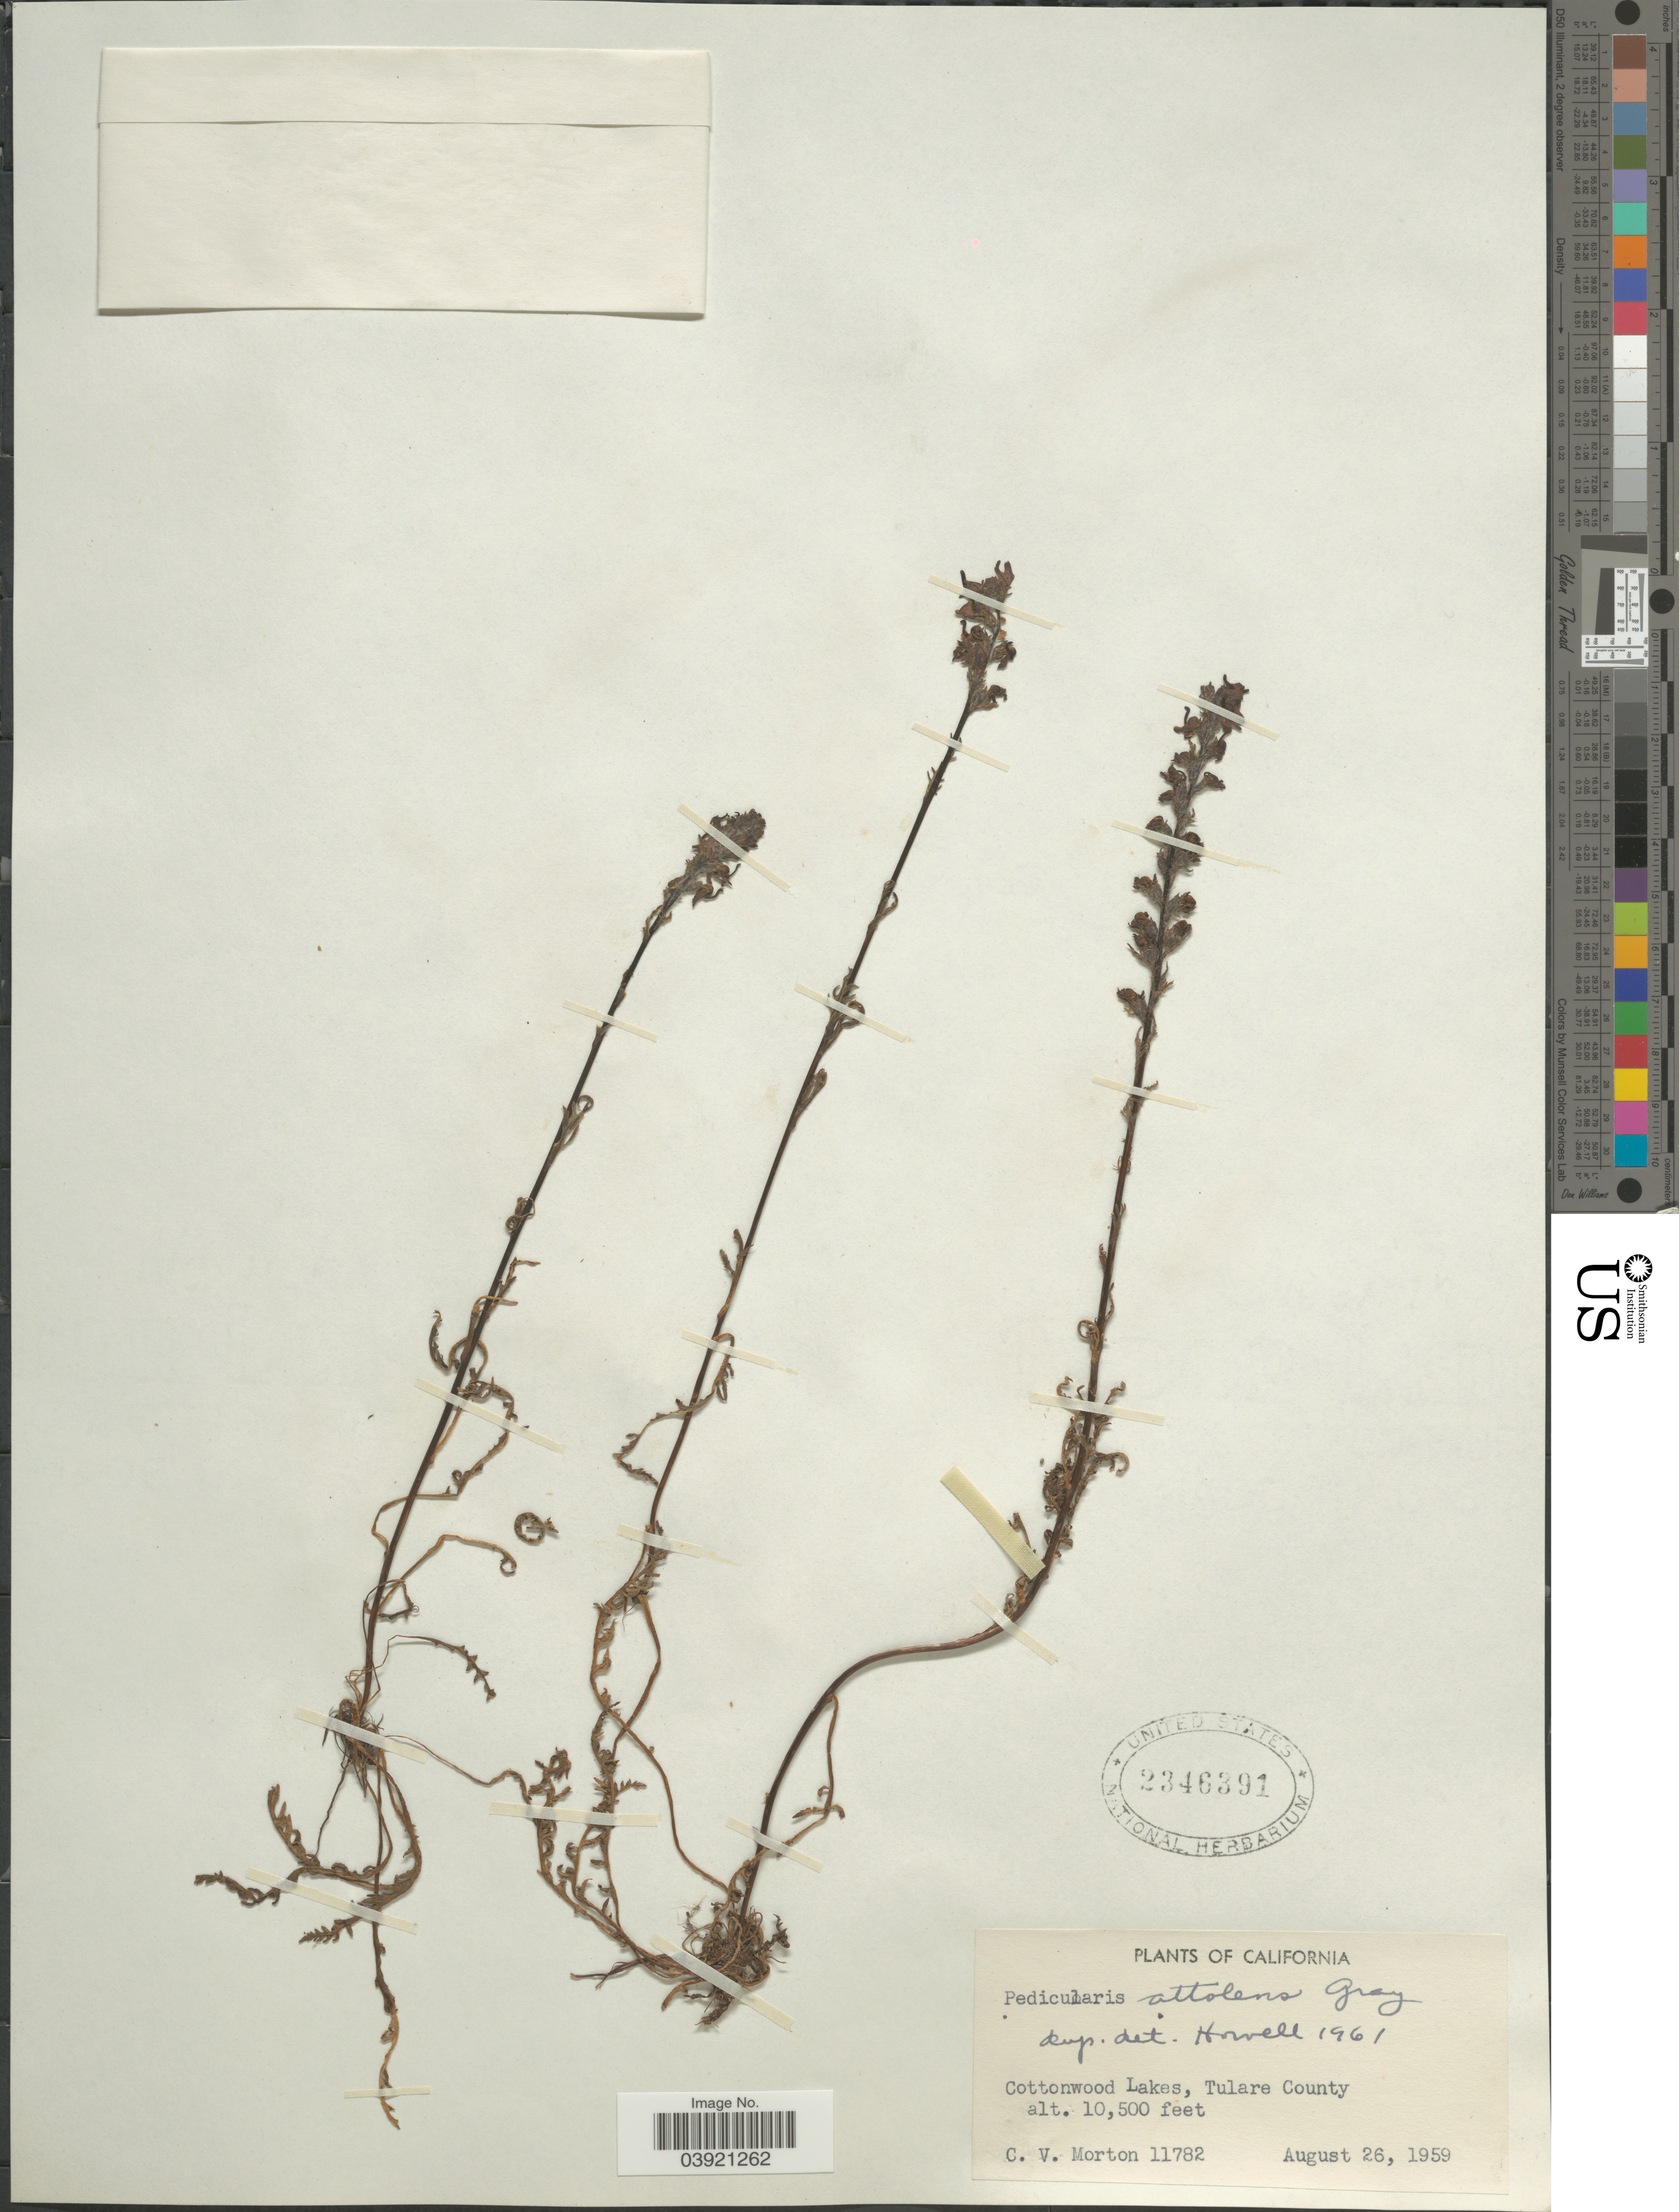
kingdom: Plantae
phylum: Tracheophyta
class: Magnoliopsida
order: Lamiales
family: Orobanchaceae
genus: Pedicularis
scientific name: Pedicularis attollens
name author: A. Gray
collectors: C. V. Morton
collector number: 11782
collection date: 1959-08-26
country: United States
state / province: California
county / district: Tulare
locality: Cottonwood Lakes, Tulare County.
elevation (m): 3200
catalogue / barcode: US 2346391